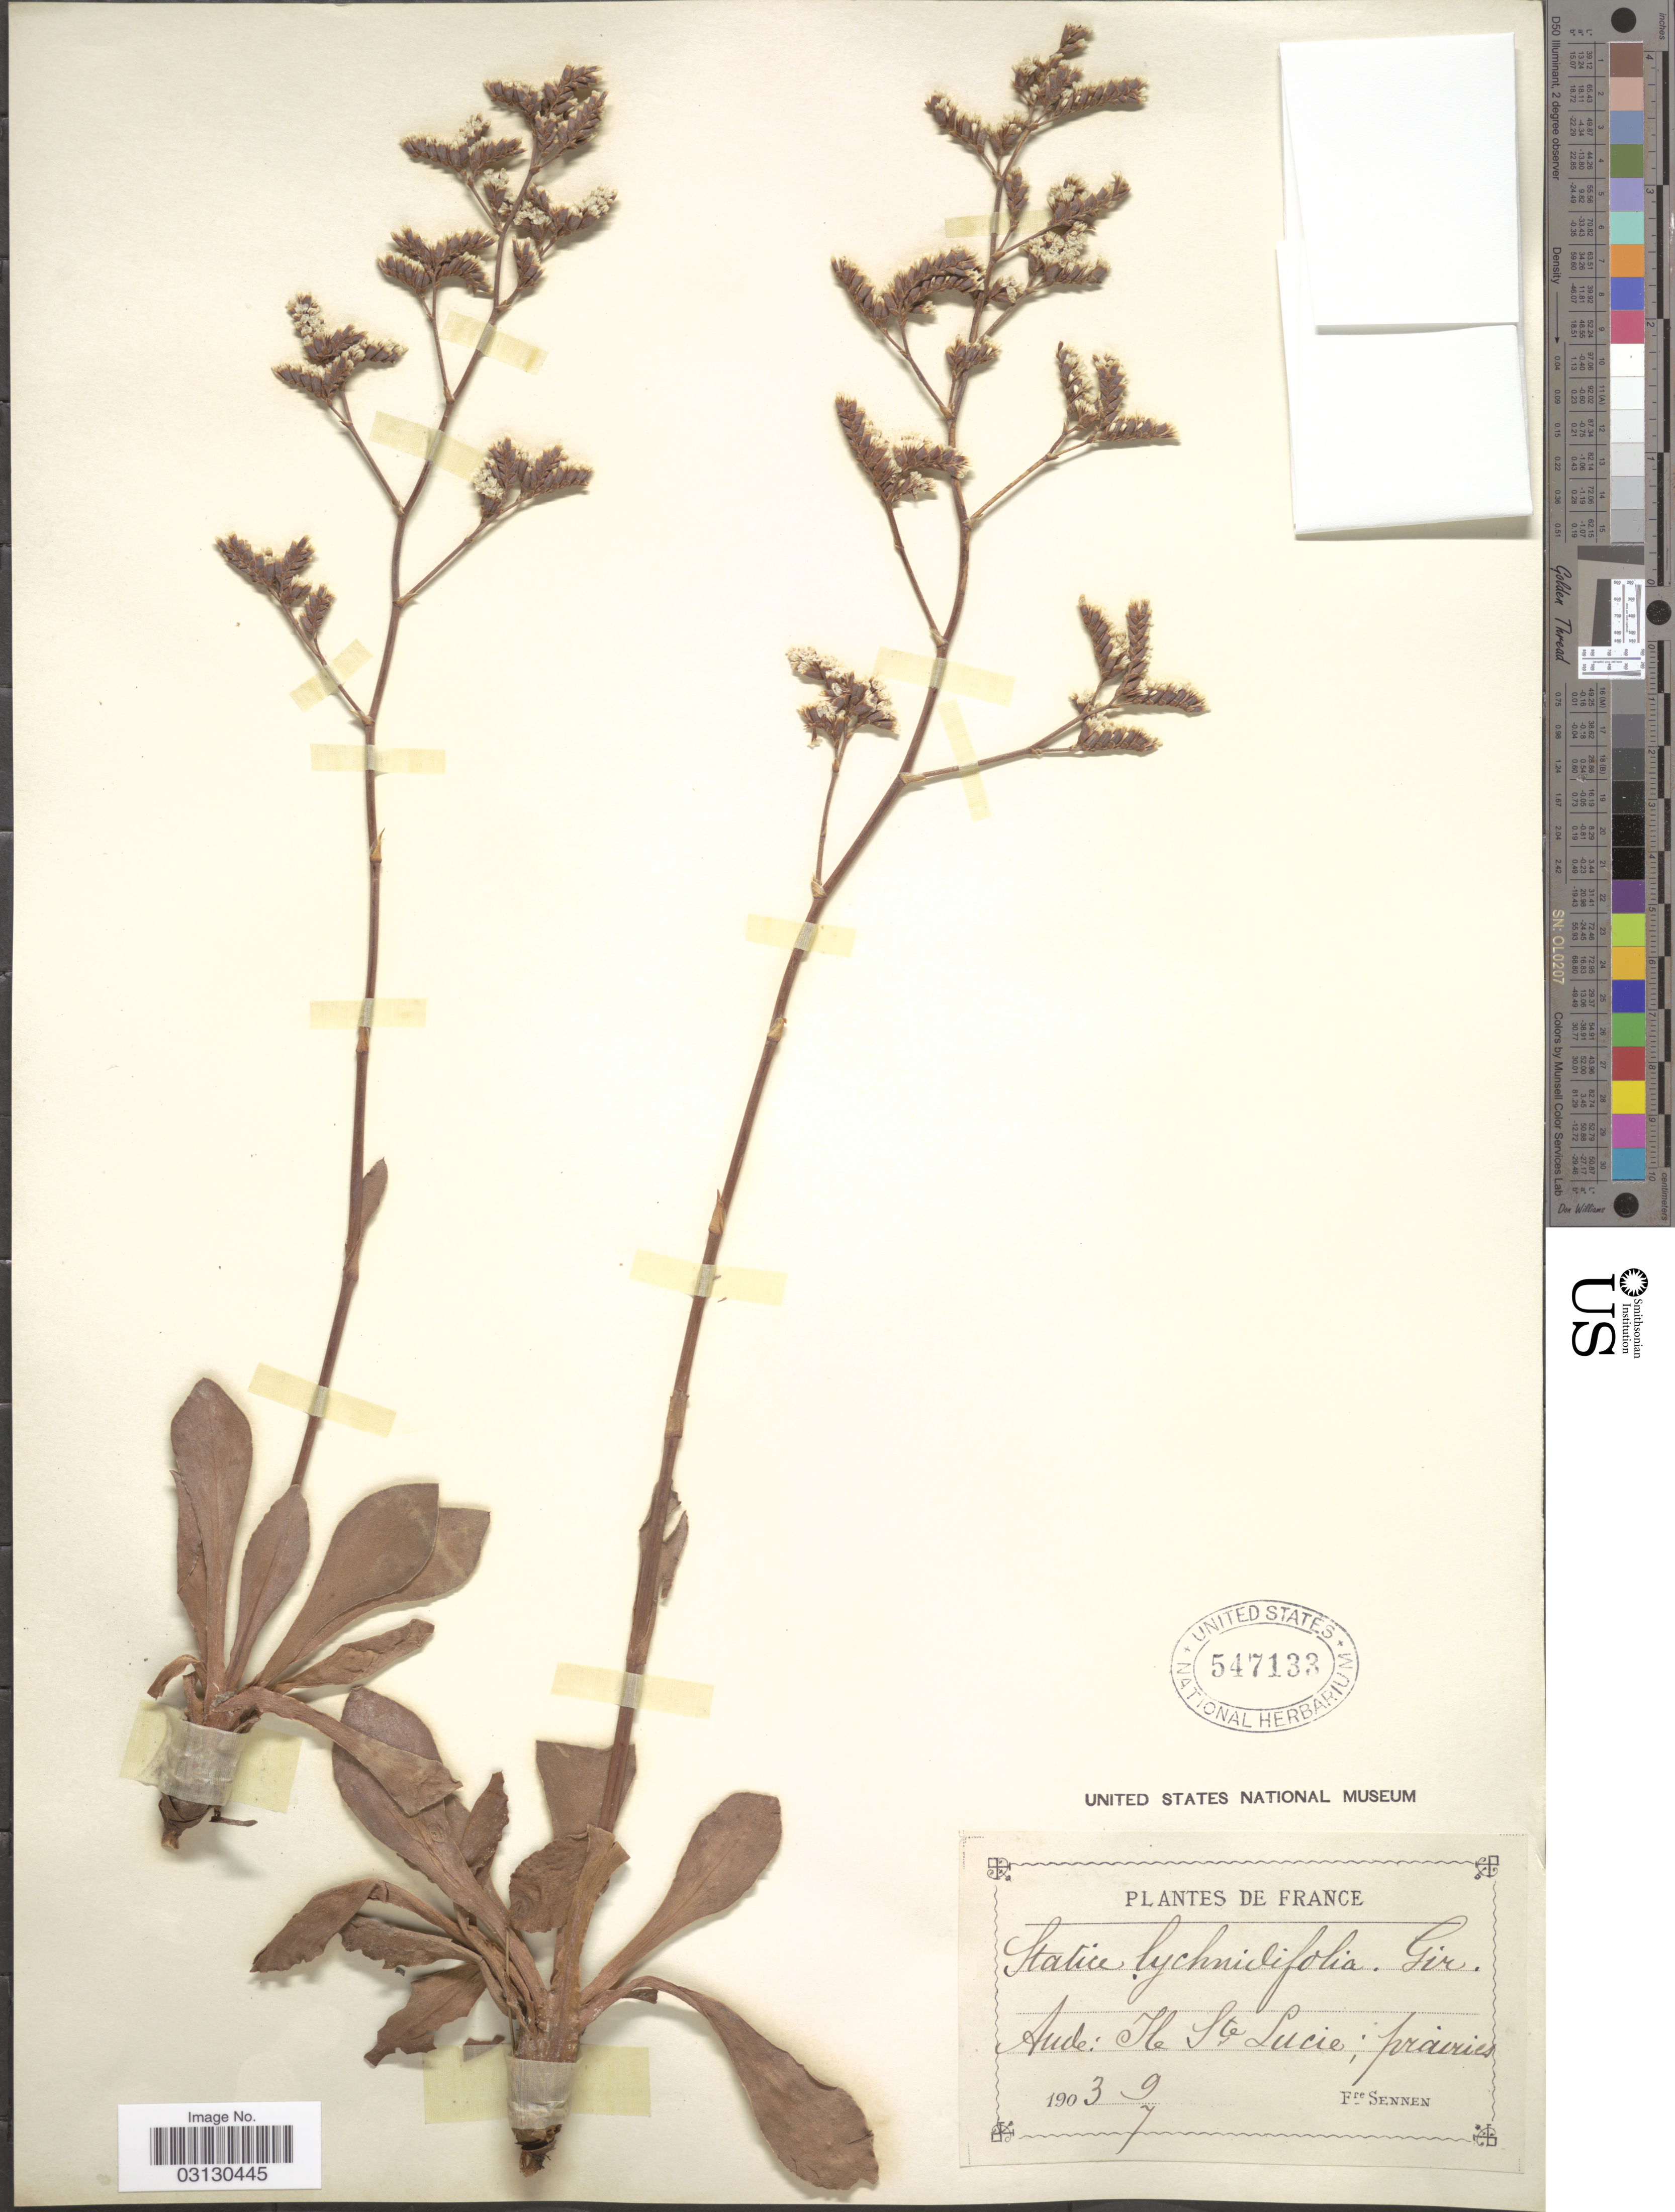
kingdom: Plantae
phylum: Tracheophyta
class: Magnoliopsida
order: Caryophyllales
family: Plumbaginaceae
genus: Limonium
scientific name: Limonium lychnidifolium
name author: (Girard) Kuntze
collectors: E. Sennen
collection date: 1903-07-09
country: France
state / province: Occitanie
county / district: Aude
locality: Aude: Ile Ste Lucie: prairies.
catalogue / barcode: US 547133